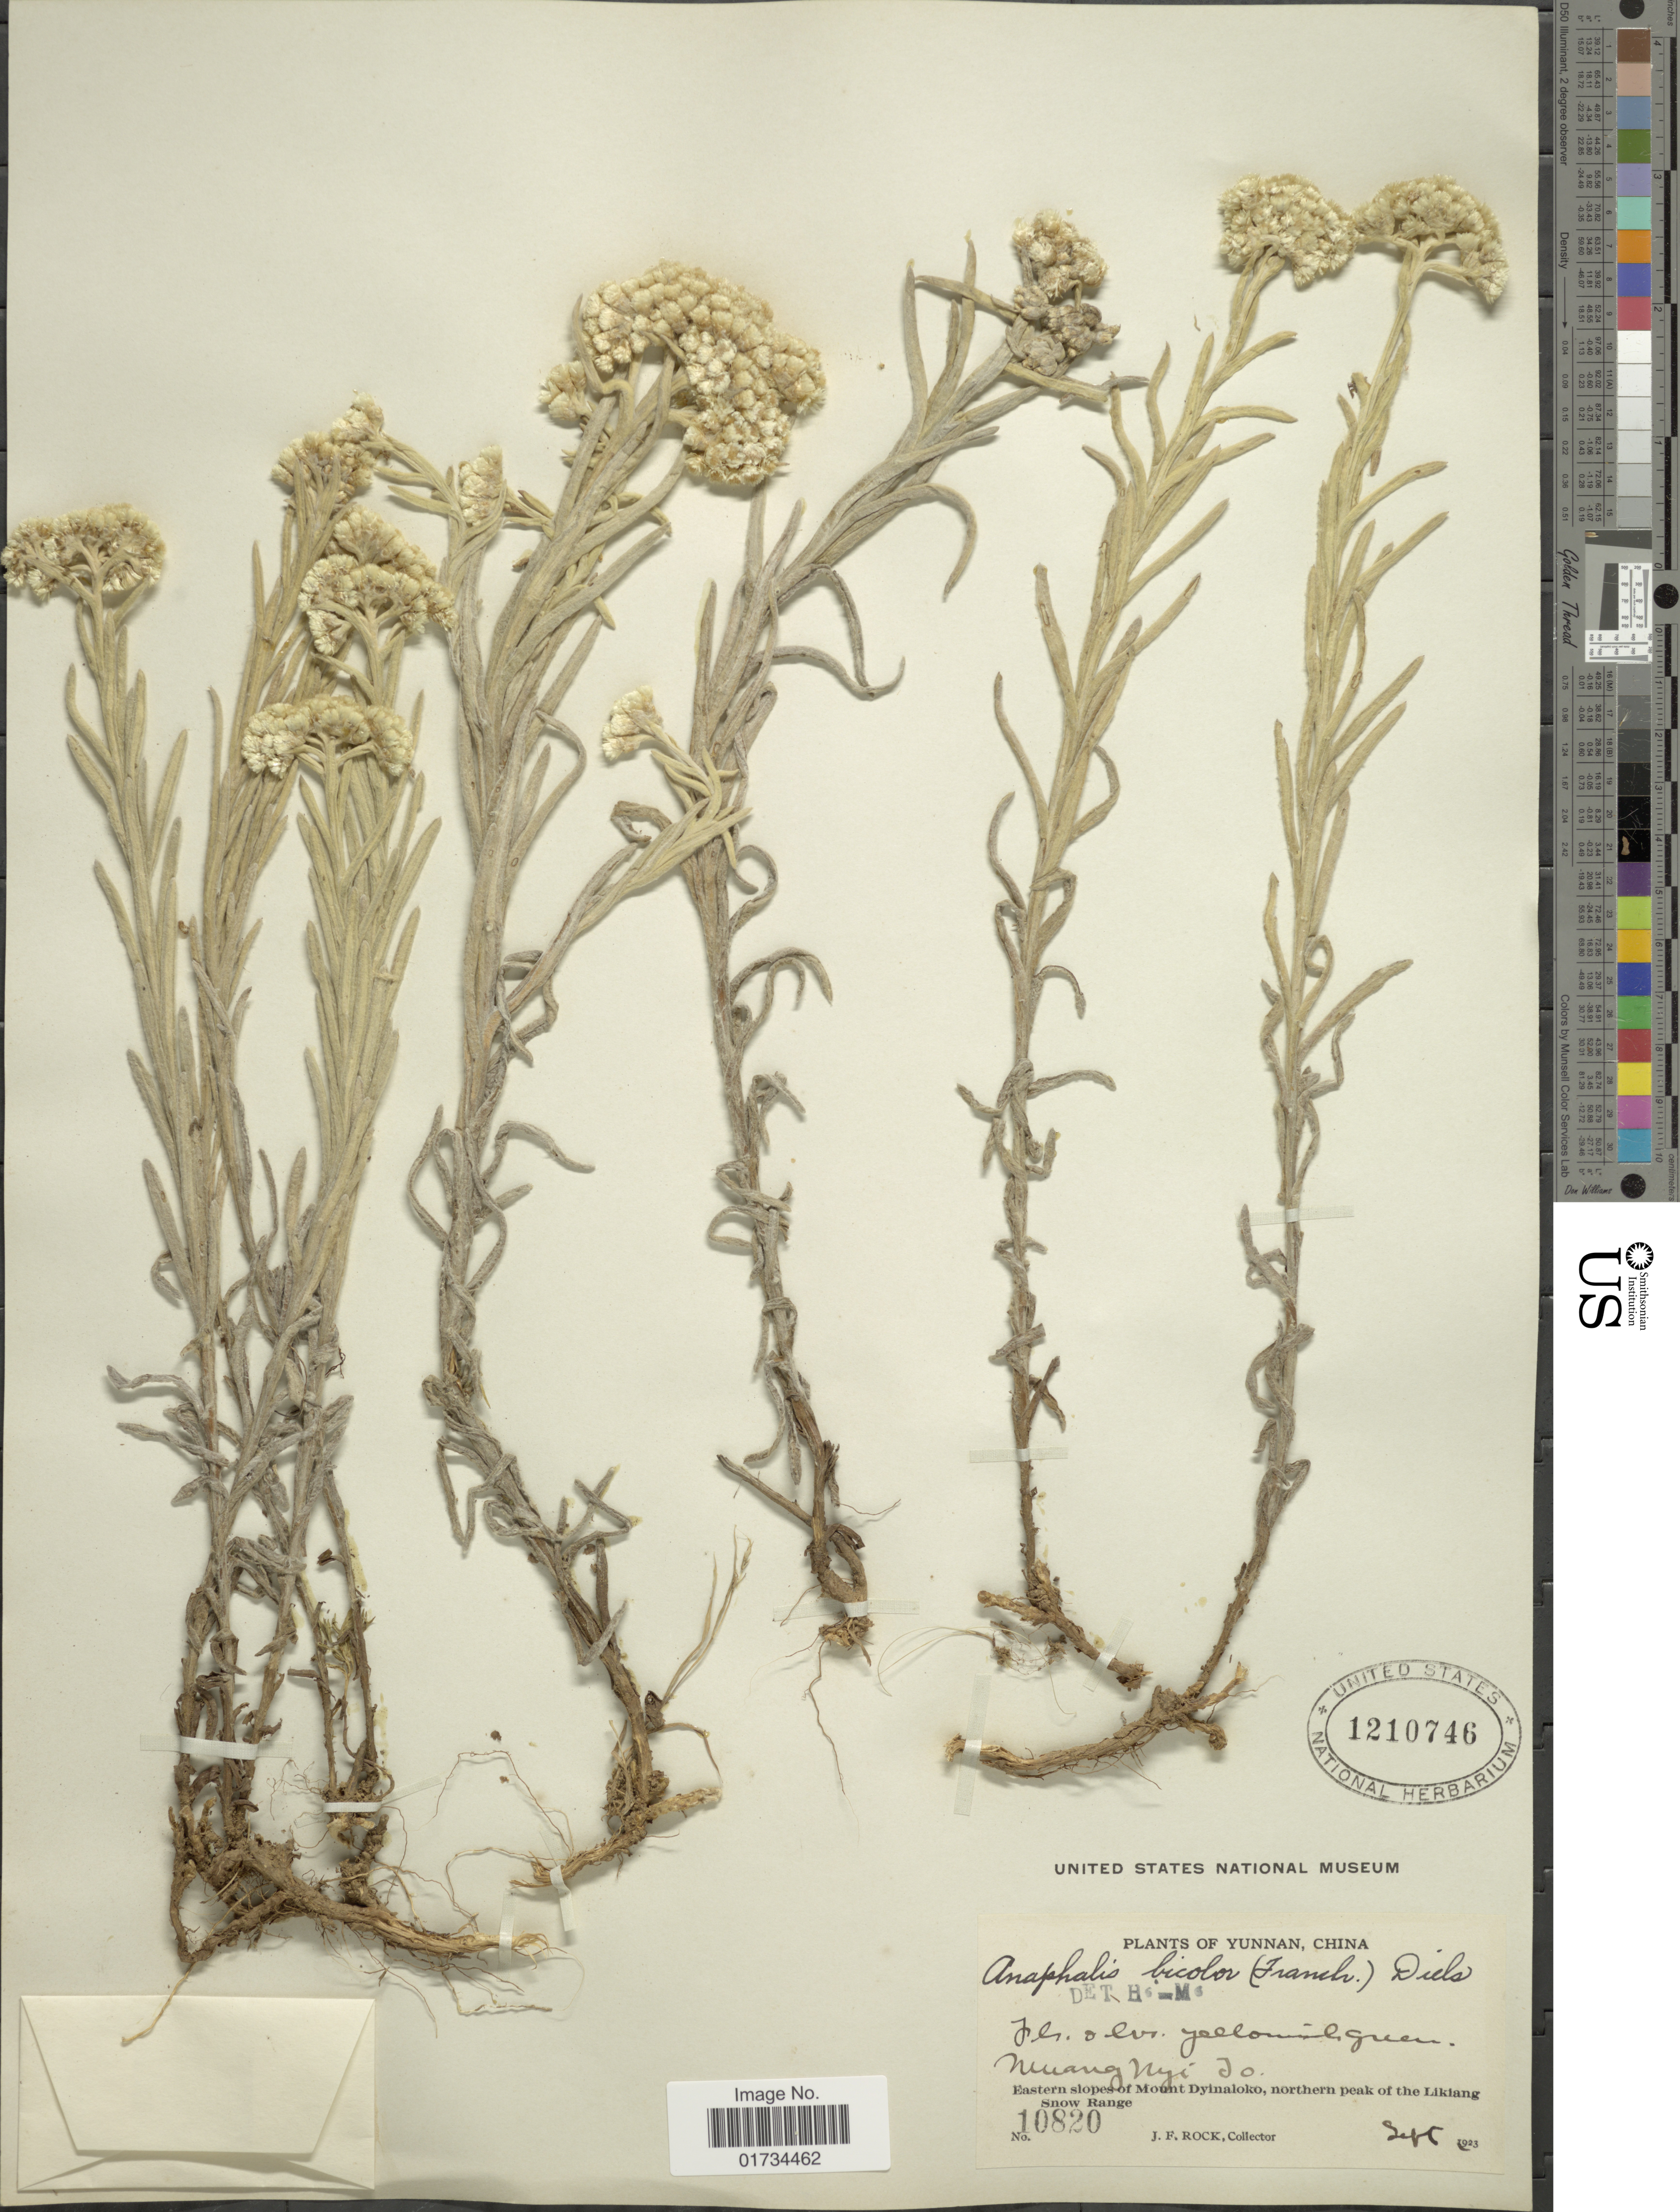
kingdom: Plantae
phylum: Tracheophyta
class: Magnoliopsida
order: Asterales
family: Asteraceae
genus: Anaphalis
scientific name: Anaphalis bicolor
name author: (Franch.) Diels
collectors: J. Rock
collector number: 10820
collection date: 1923-09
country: China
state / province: Yunnan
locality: Yunnan, China, Muang Nyi Jo. Eastern slopes of Mount Dyinaloko, northern peak of the Likiang Snow Range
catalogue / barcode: US 1210746